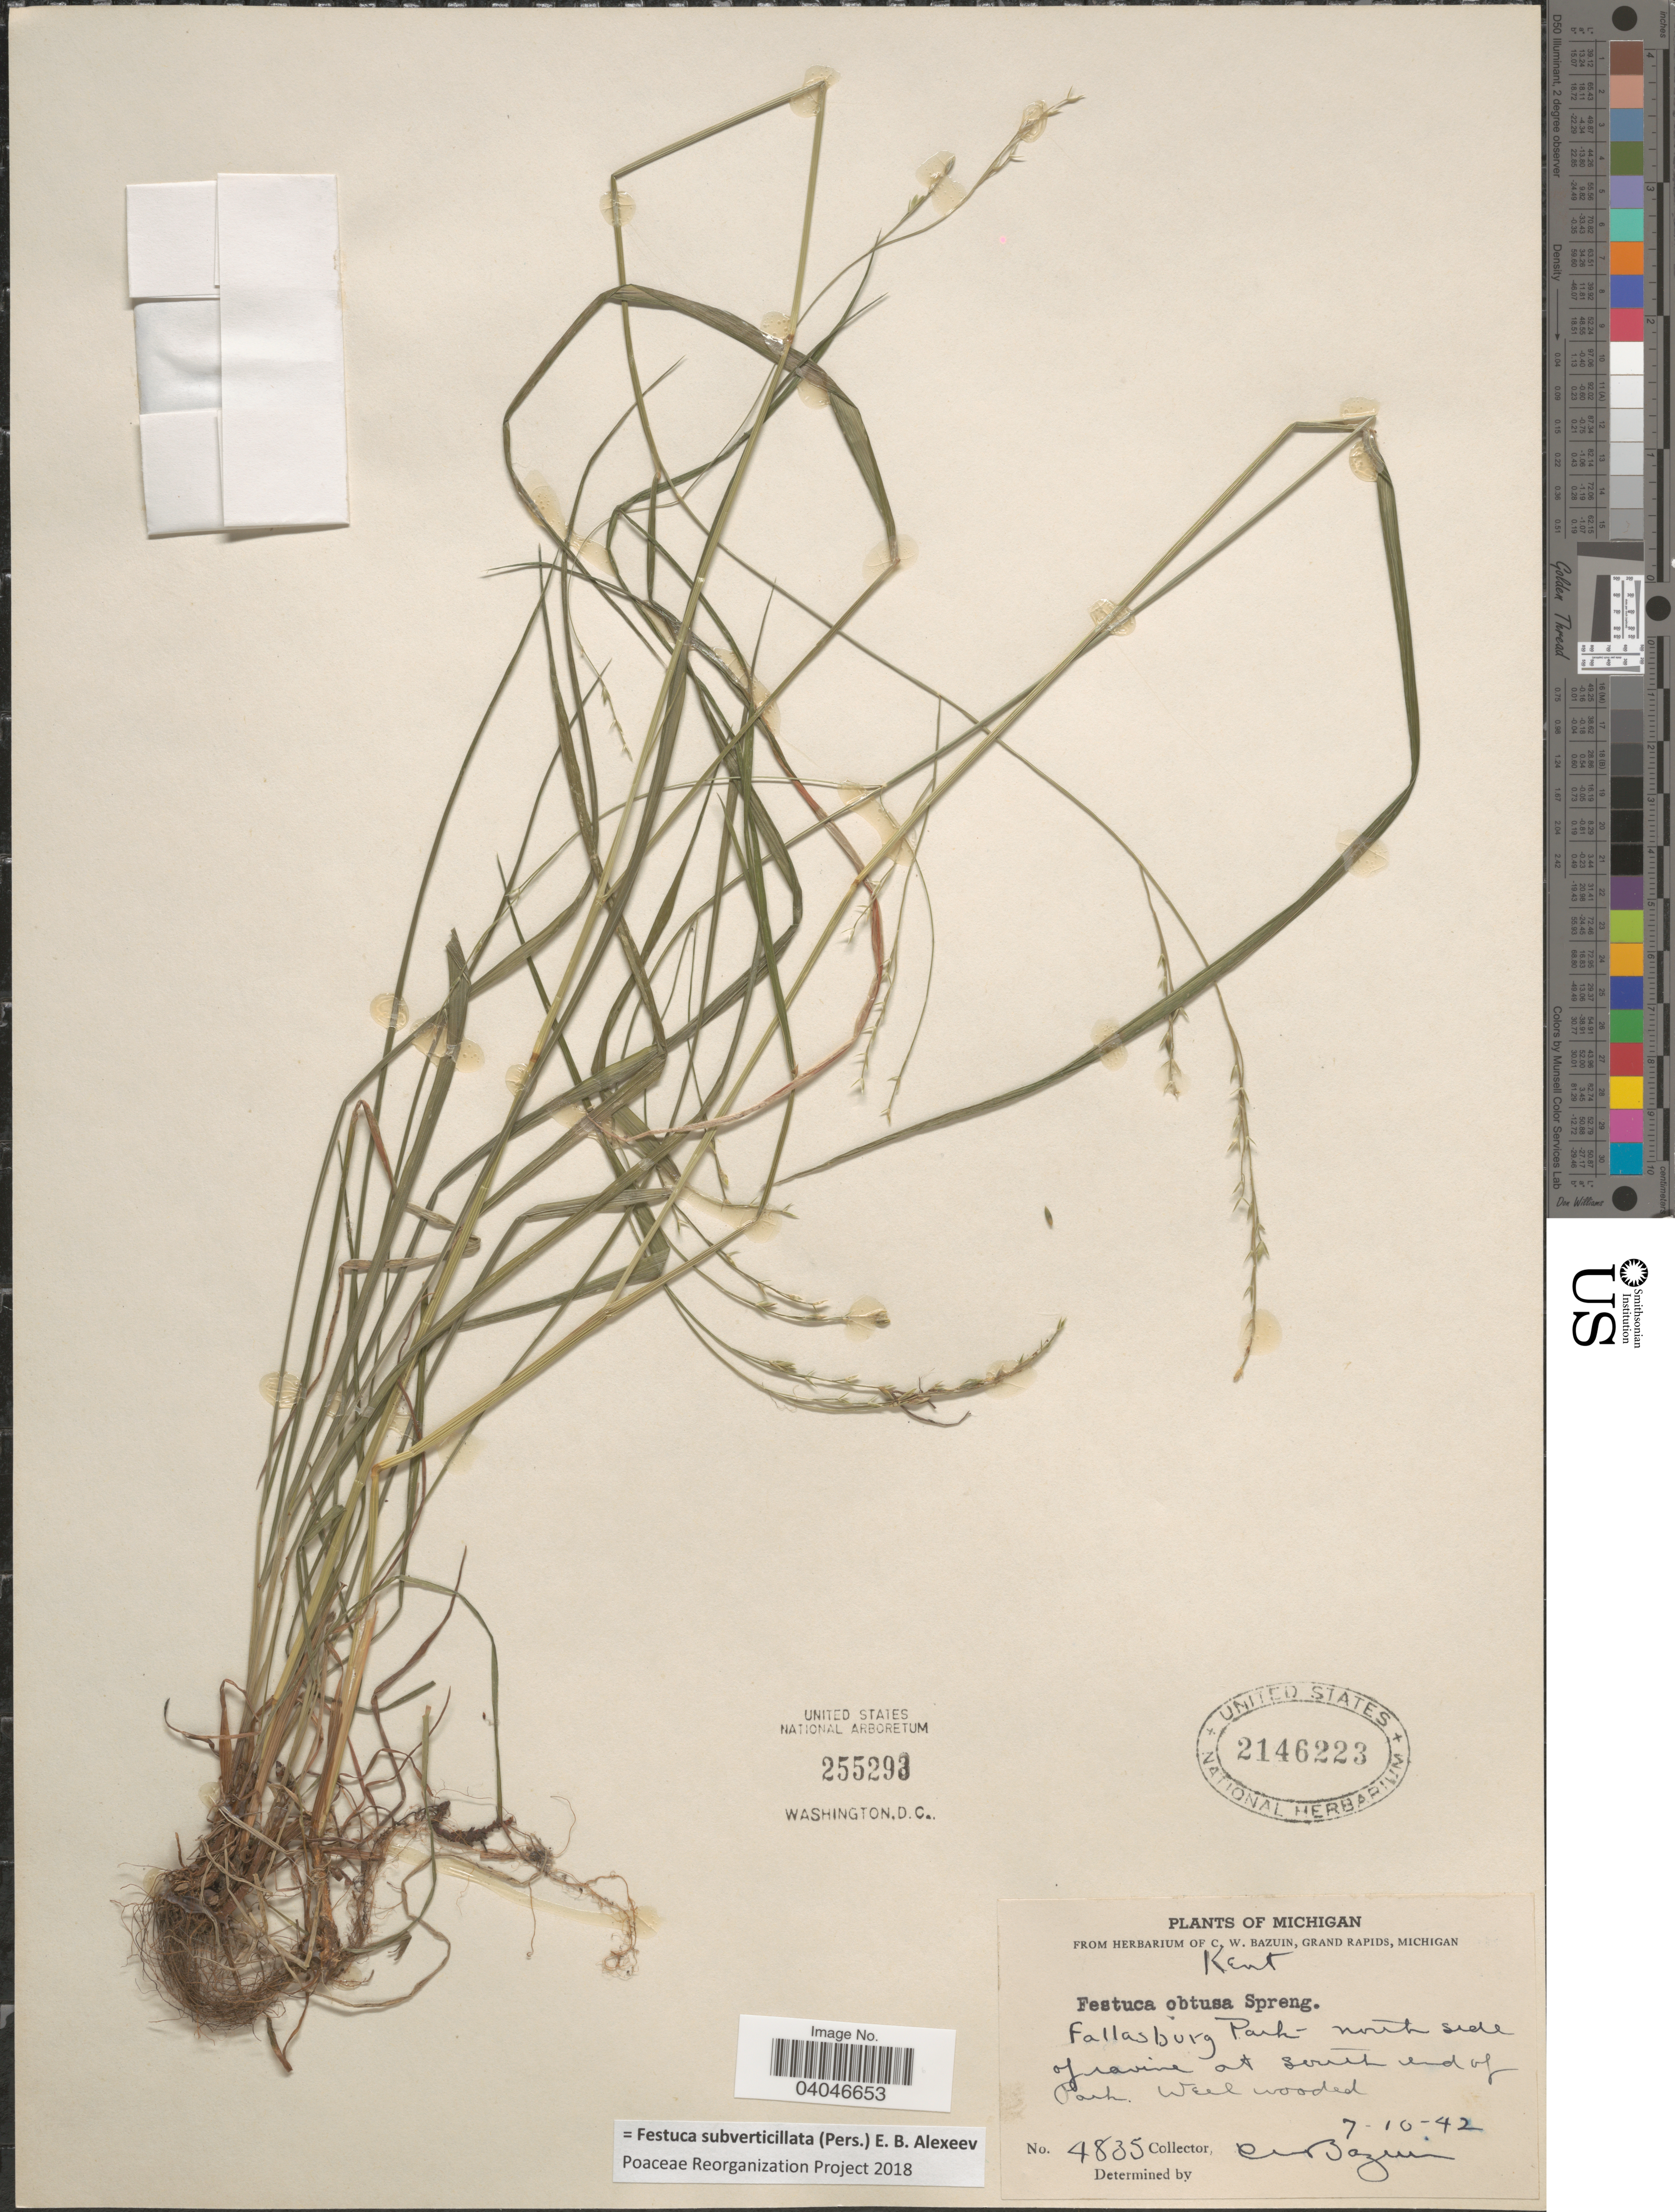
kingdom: Plantae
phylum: Tracheophyta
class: Liliopsida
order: Poales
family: Poaceae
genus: Festuca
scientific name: Festuca subverticillata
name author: (Pers.) E.B. Alexeev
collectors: C. Bazuin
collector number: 4835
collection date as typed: Transcribed d/m/y: 10/7/42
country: United States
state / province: Michigan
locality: Kent. Fallasburg Park north side of ravine at South end of Park. Well wooded.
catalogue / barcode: US 2146223